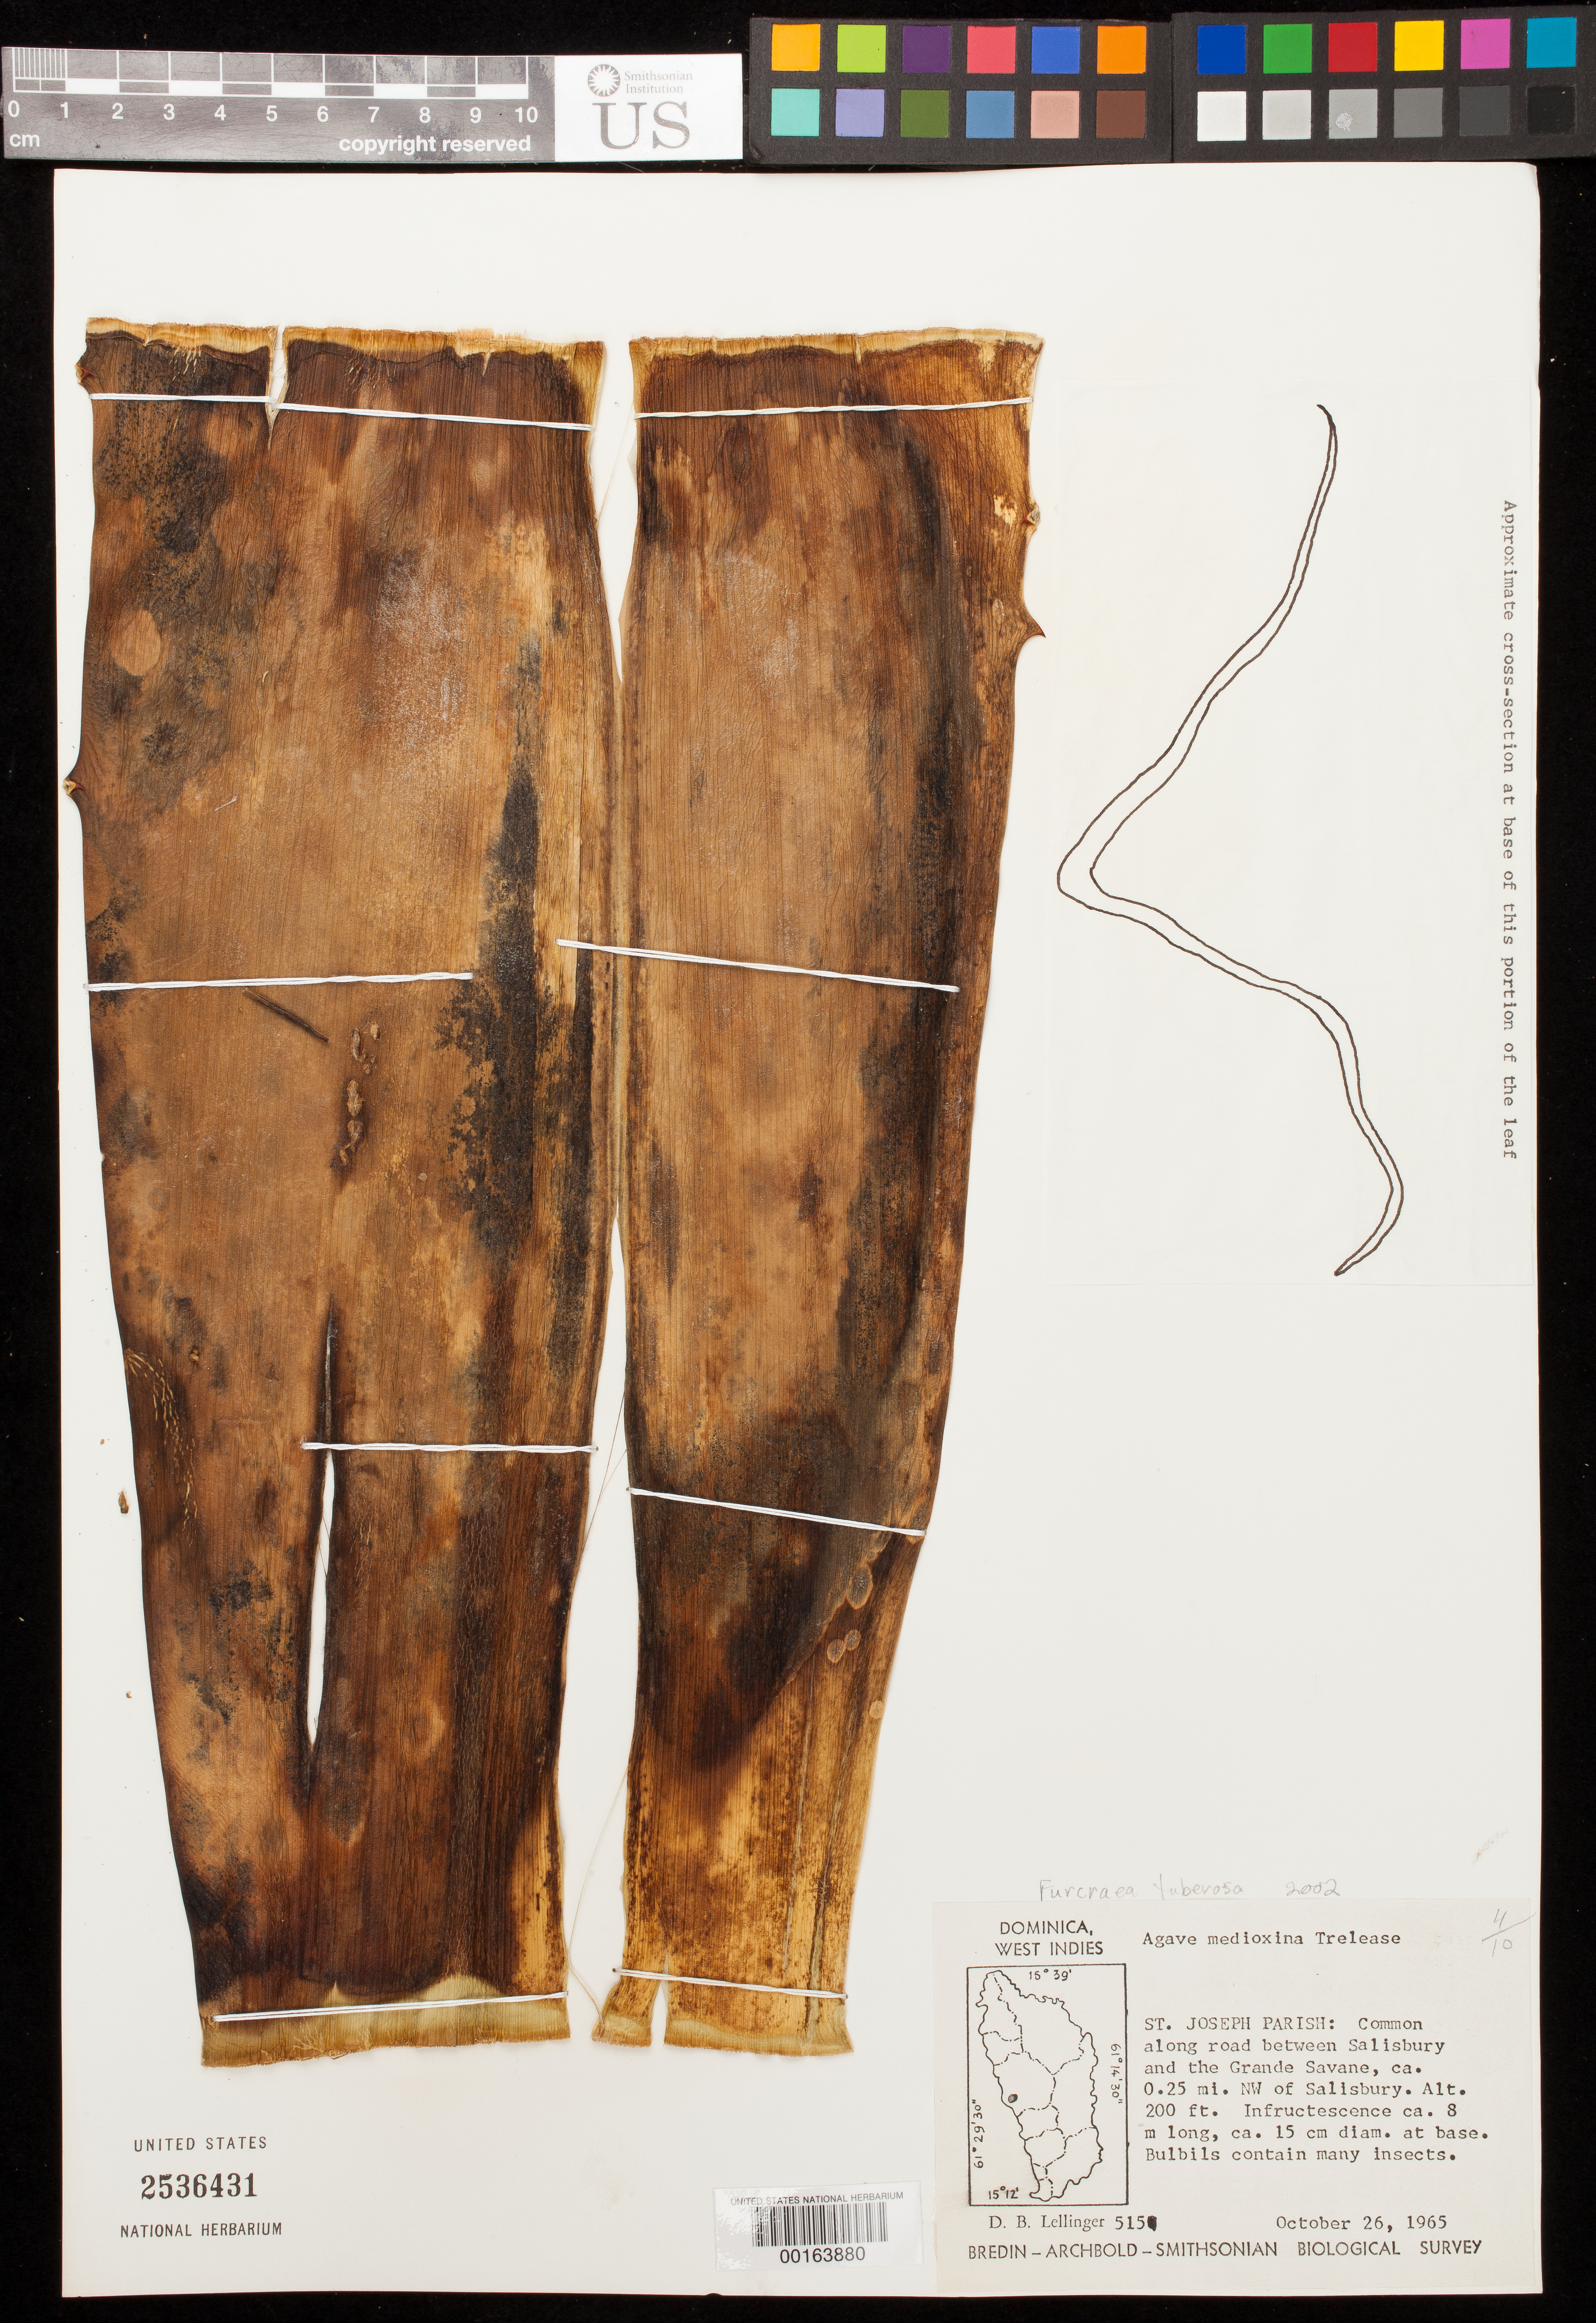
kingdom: Plantae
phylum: Tracheophyta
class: Liliopsida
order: Asparagales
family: Asparagaceae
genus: Furcraea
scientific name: Furcraea tuberosa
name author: (Mill.) W.T. Aiton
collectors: D. B. Lellinger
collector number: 515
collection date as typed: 26 Oct 1965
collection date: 1965-10-26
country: Dominica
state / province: St. Joseph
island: Dominica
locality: Along road between salisbury and the grande savane, ca 0.25 mi nw of salisbury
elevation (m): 61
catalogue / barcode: US 2536431